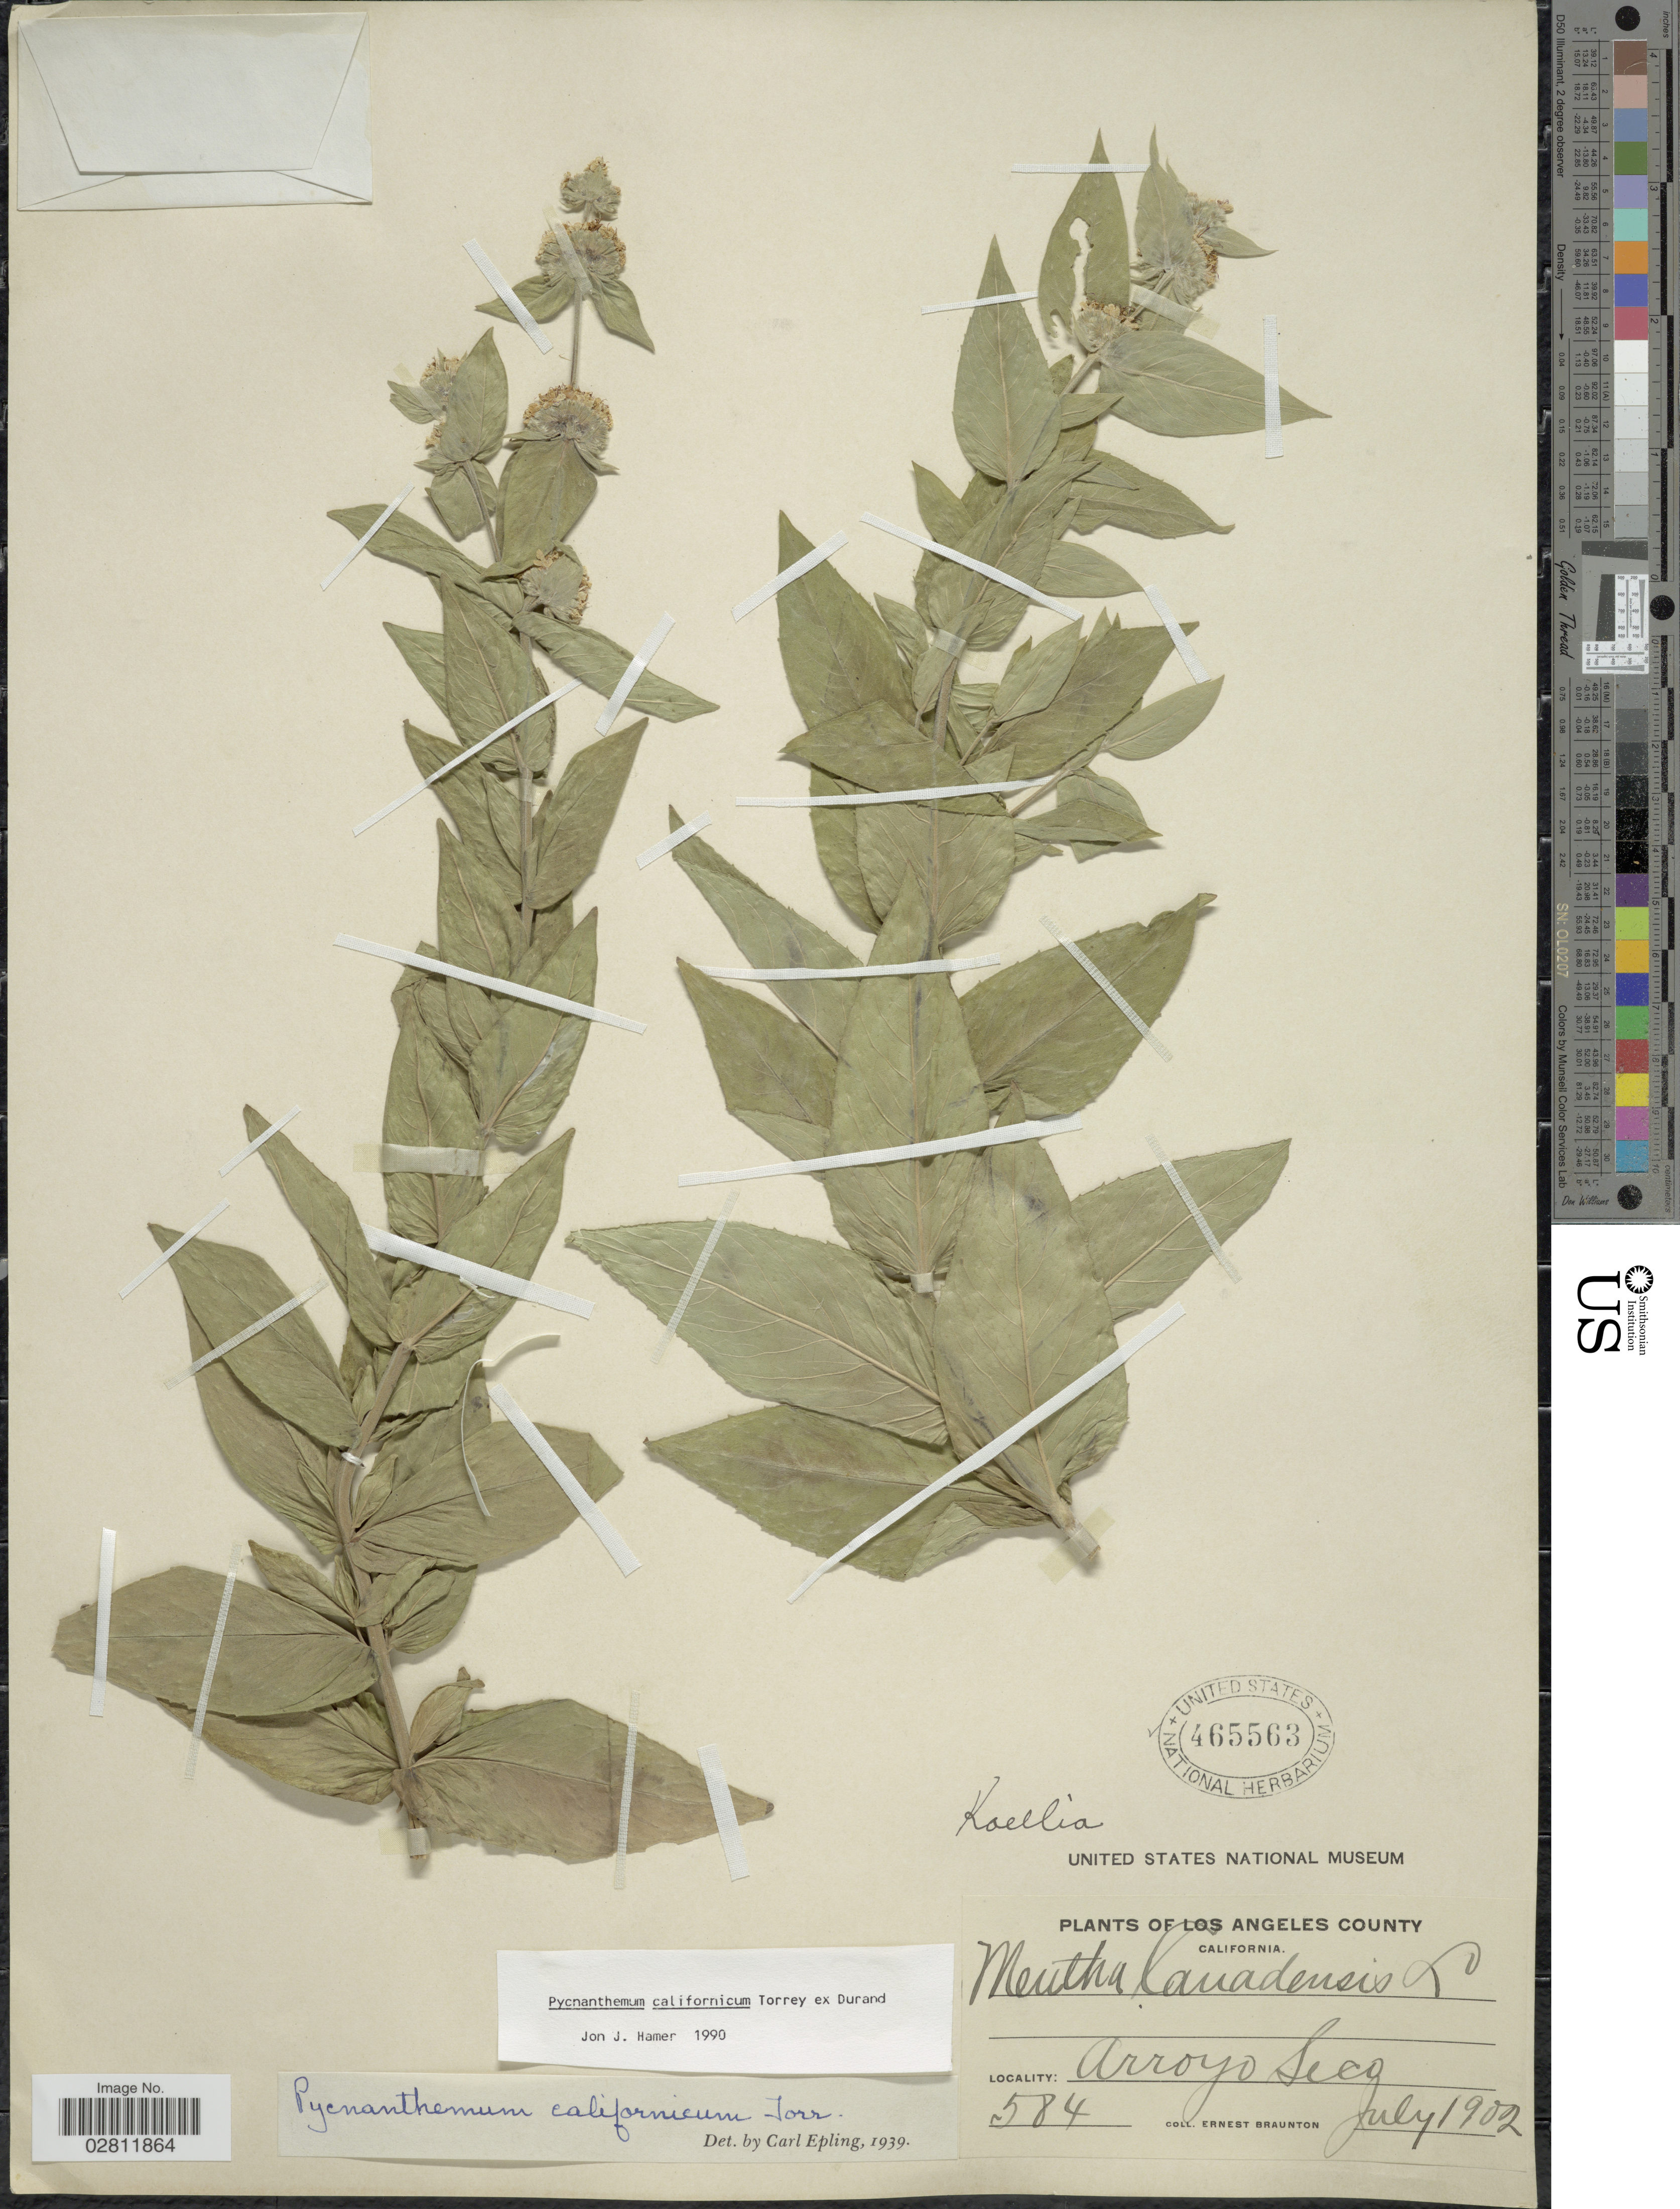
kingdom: Plantae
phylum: Tracheophyta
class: Magnoliopsida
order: Lamiales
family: Lamiaceae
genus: Pycnanthemum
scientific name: Pycnanthemum californicum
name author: Torr. ex Durand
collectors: E. Braunton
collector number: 584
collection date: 1902-07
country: United States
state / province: California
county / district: Los Angeles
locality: Los Angeles County. Arroyo Seco.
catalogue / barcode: US 465563